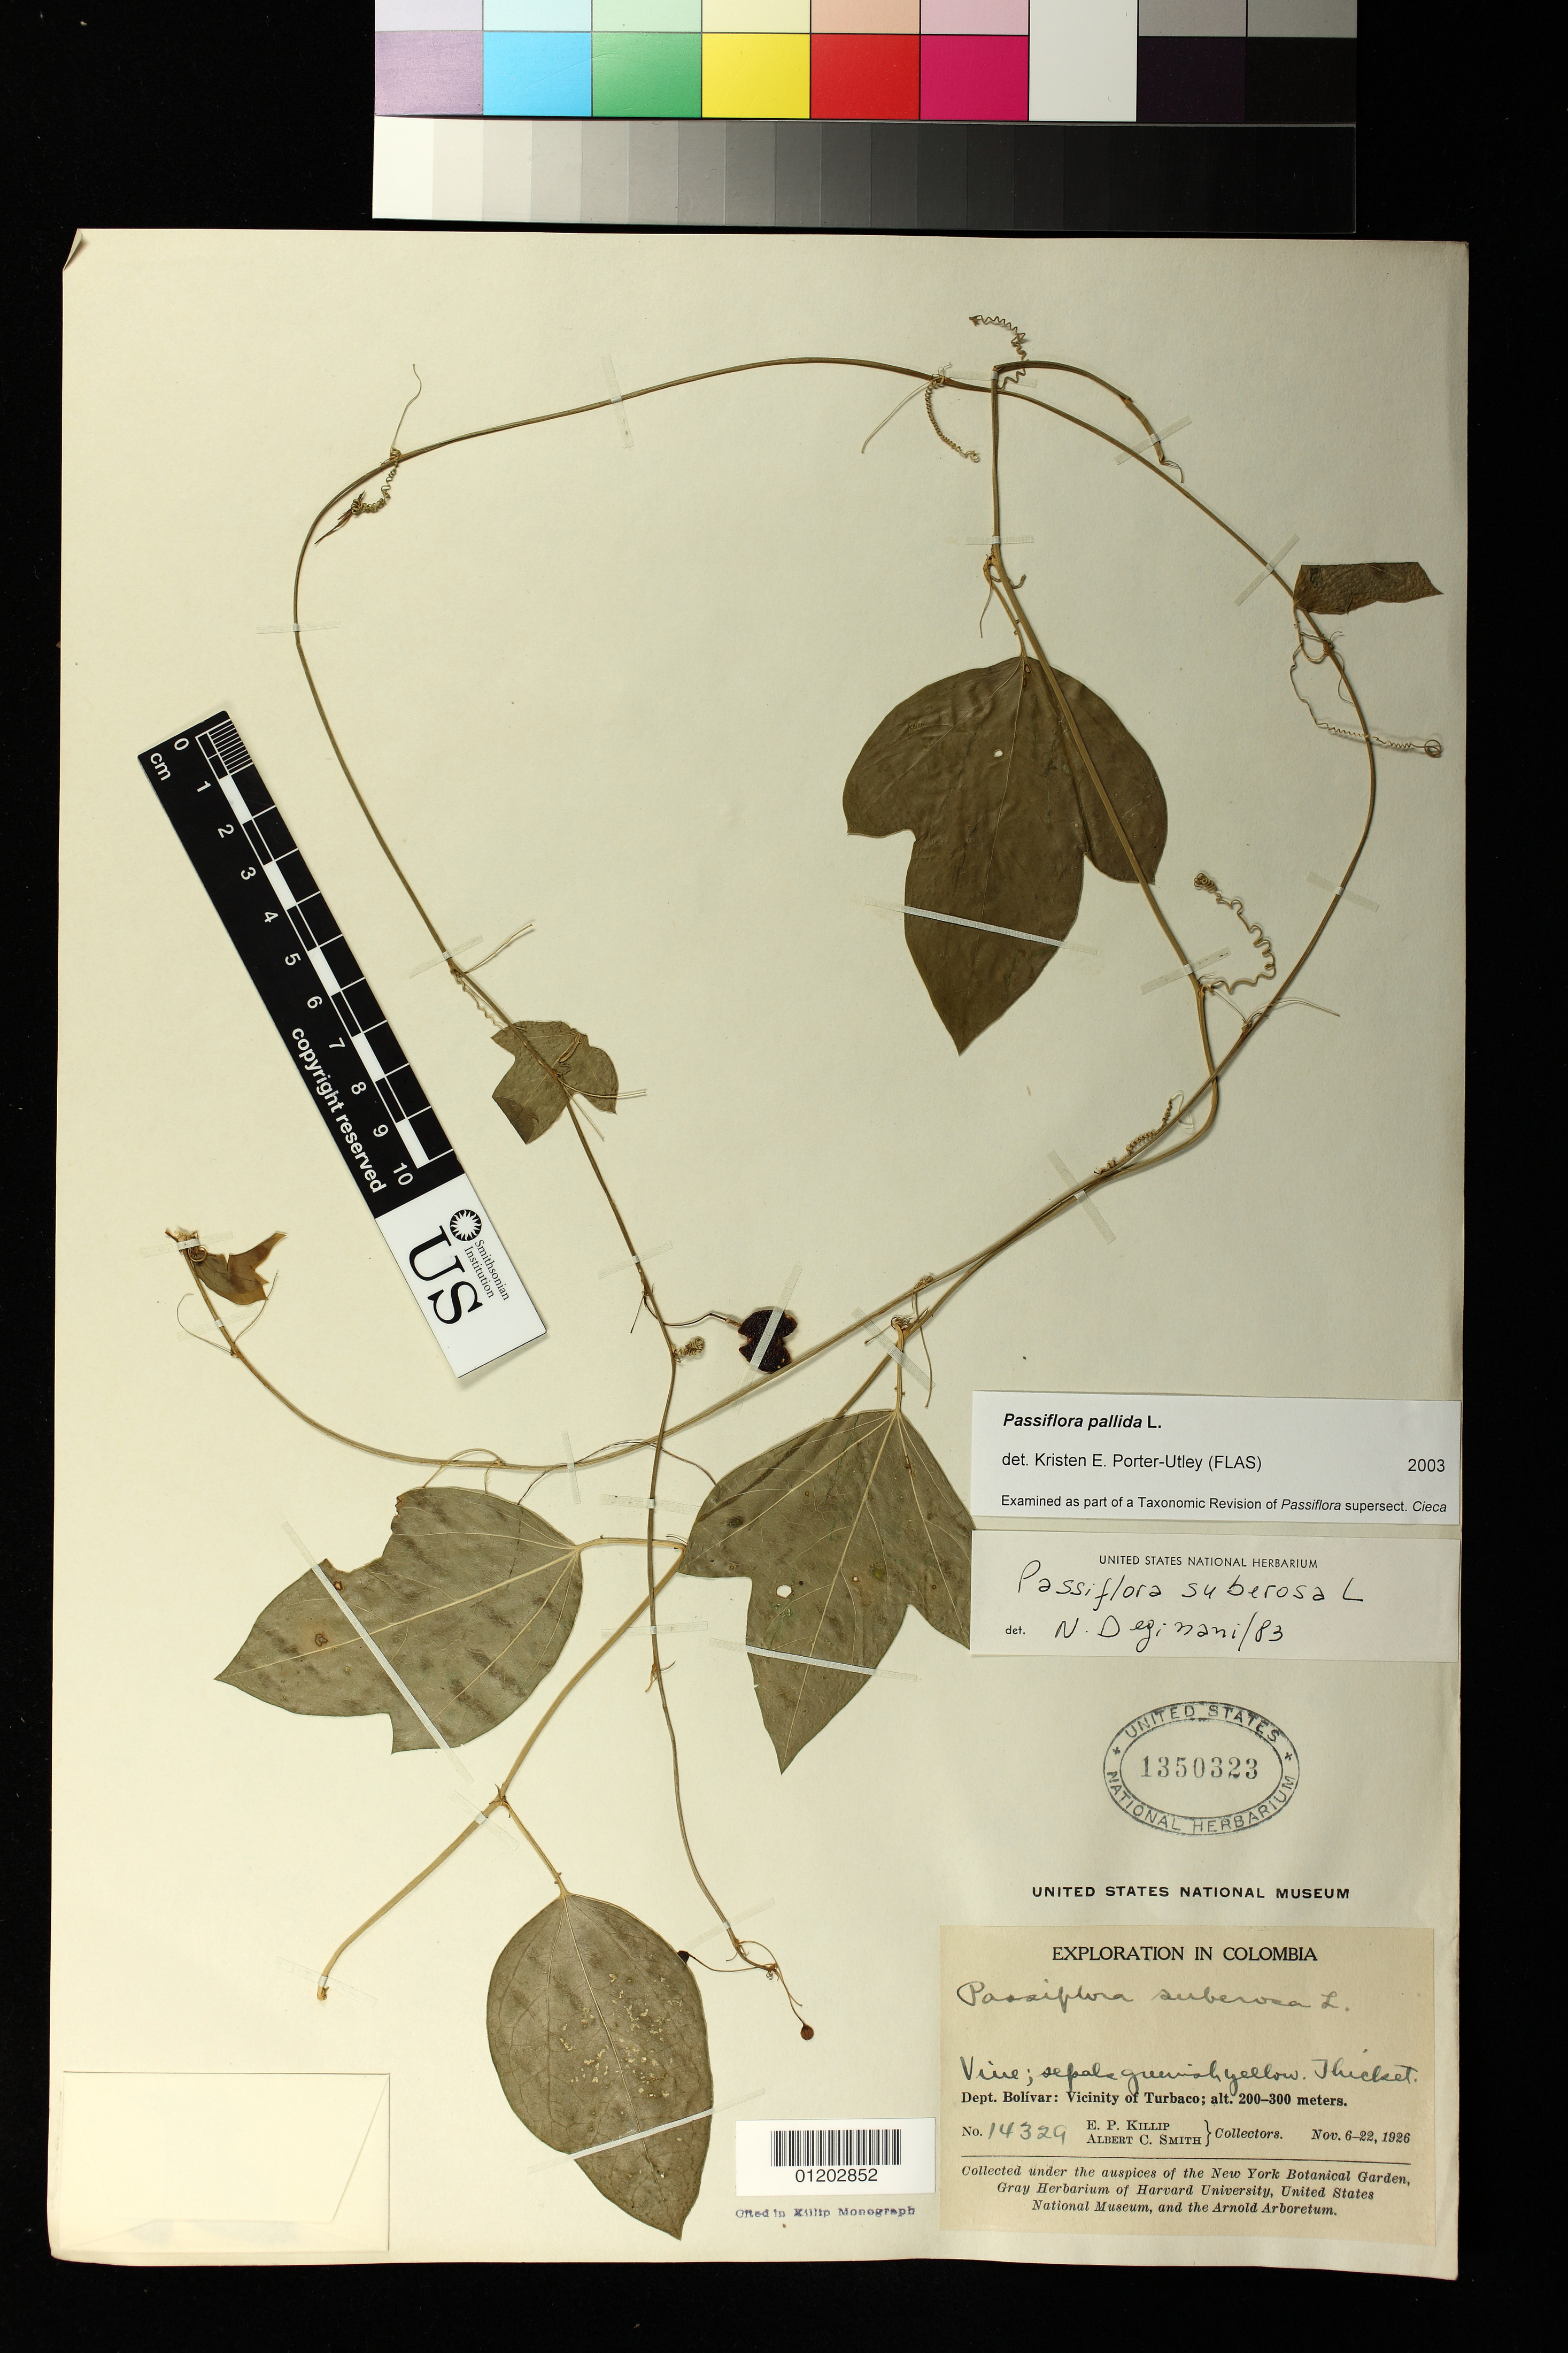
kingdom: Plantae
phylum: Tracheophyta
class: Magnoliopsida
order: Malpighiales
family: Passifloraceae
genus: Passiflora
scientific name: Passiflora pallida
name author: L.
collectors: E. P. Killip & A. C. Smith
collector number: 14329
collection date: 1926-11-06/1926-11-22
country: Colombia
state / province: Bolívar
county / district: Turbaco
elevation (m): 200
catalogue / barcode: US 1350323